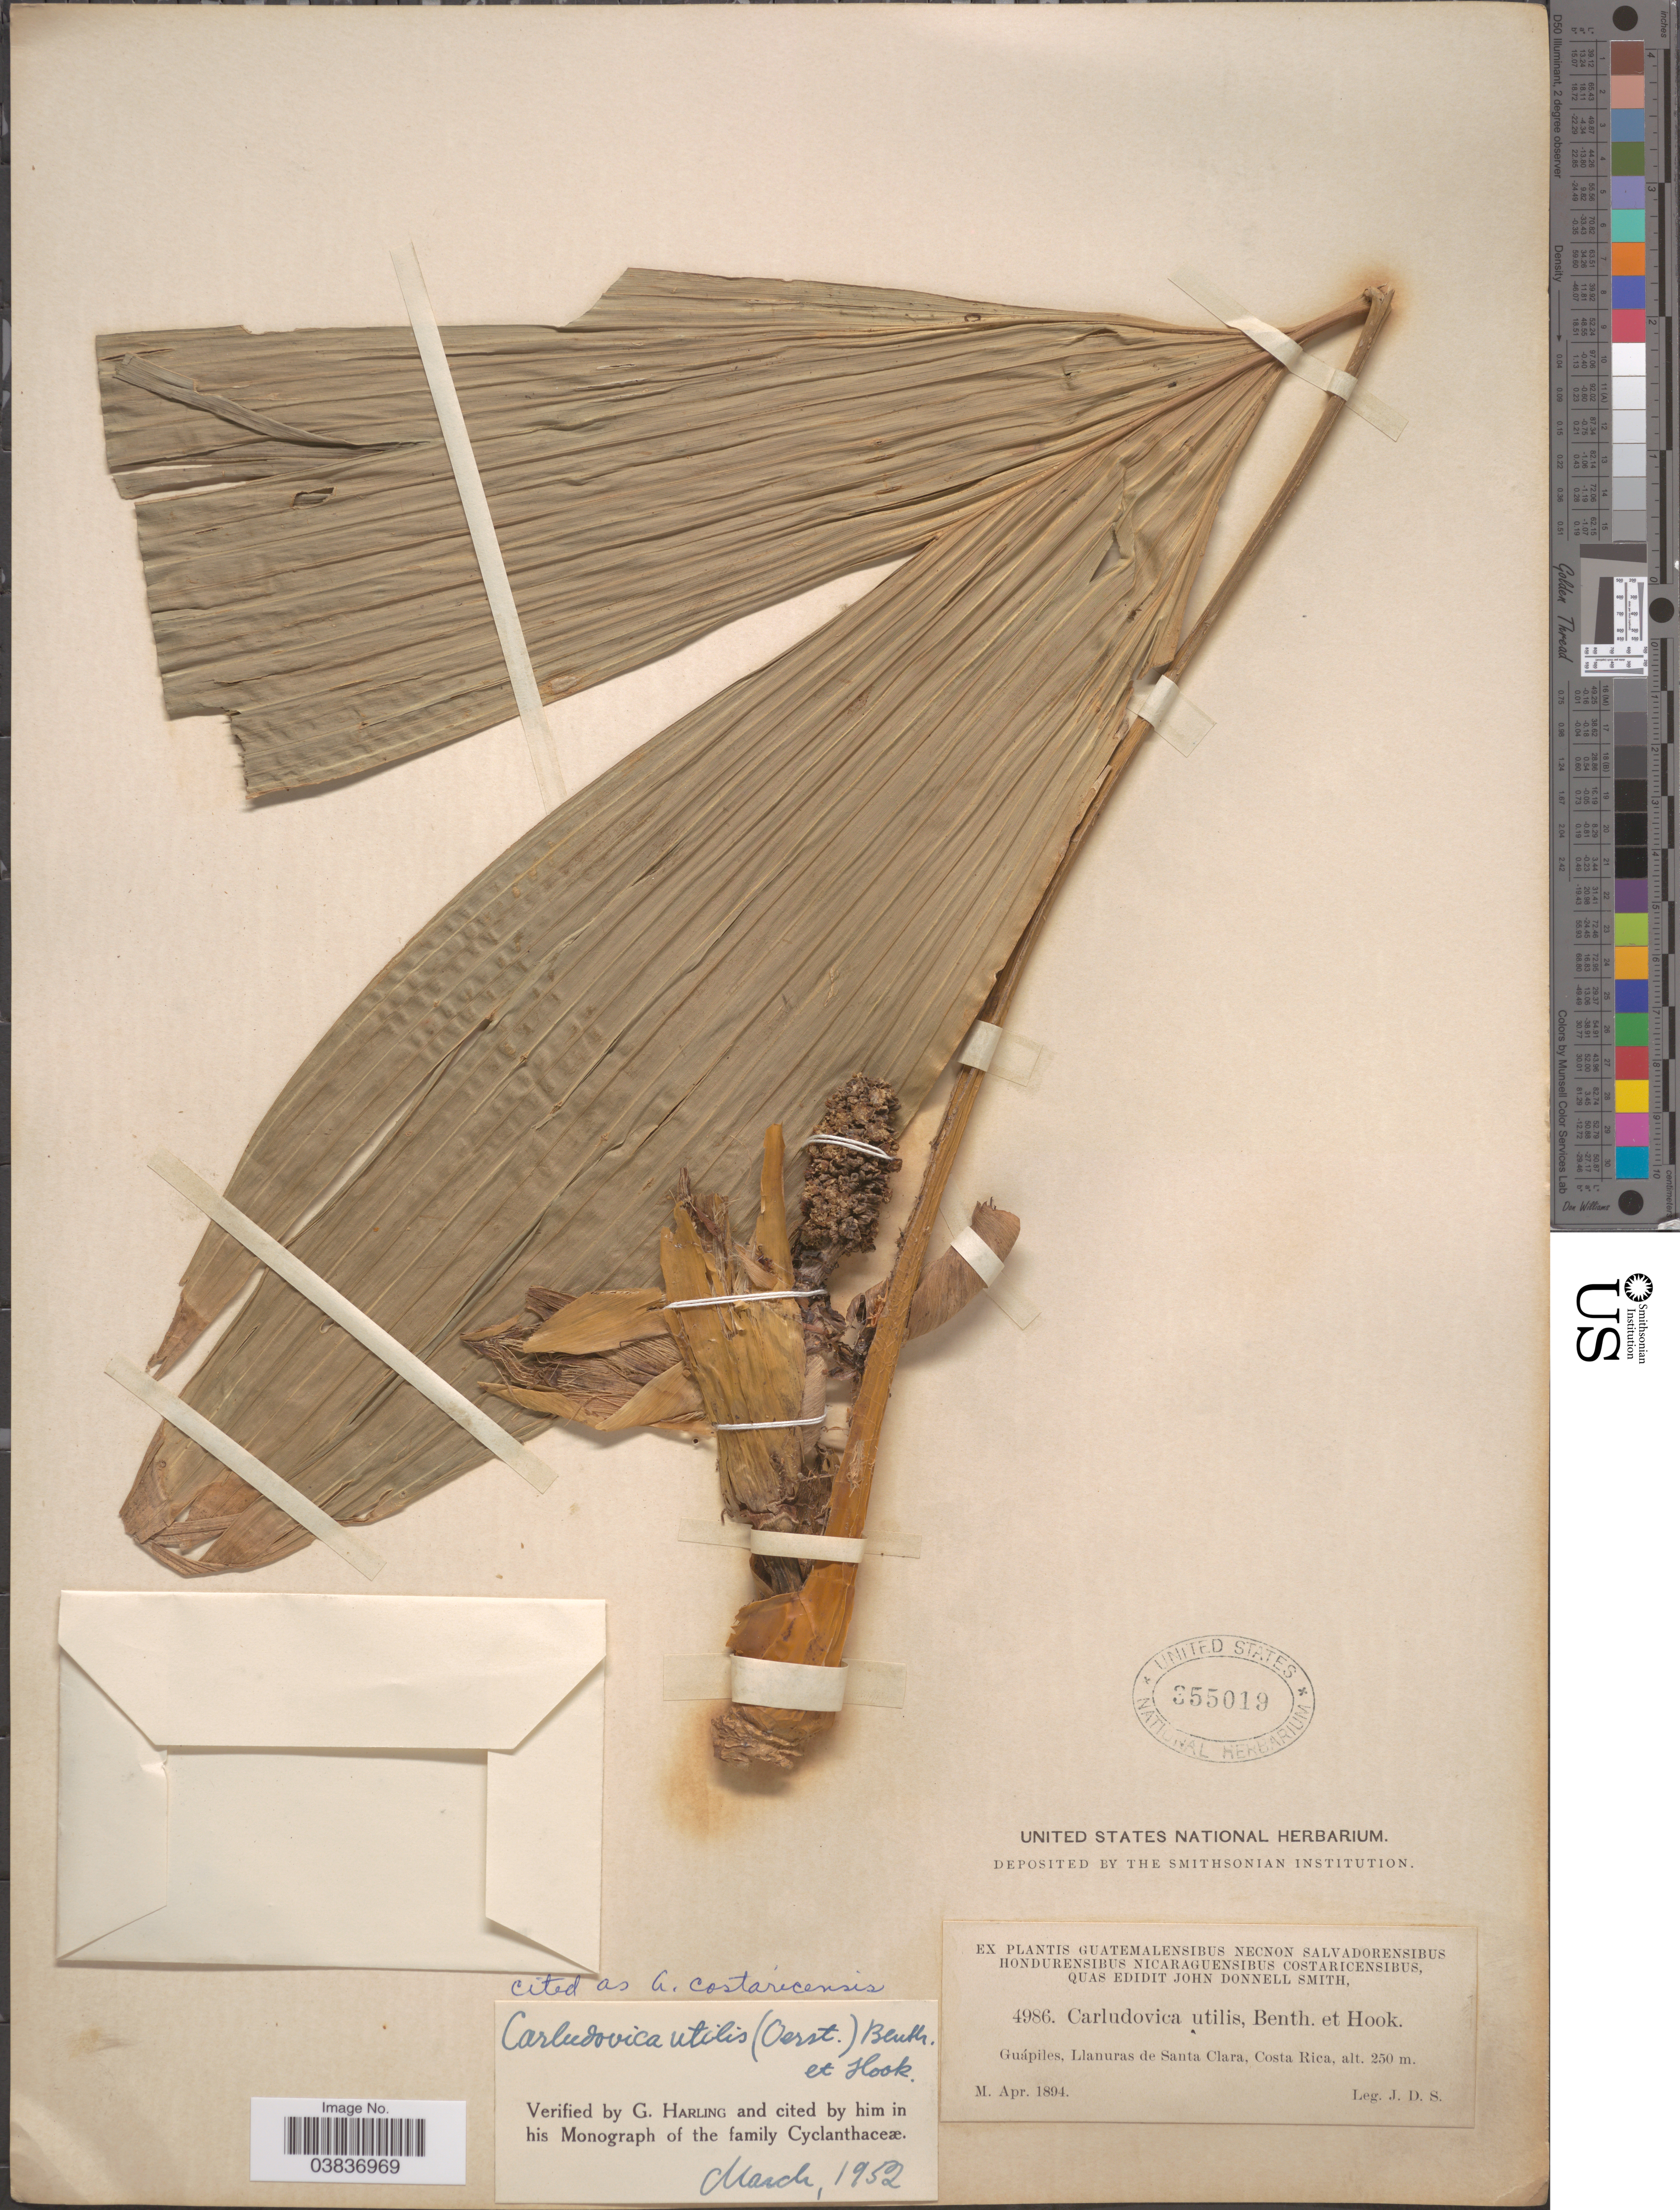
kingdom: Plantae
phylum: Tracheophyta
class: Liliopsida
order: Pandanales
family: Cyclanthaceae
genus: Asplundia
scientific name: Asplundia costaricensis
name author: Harling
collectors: J. Donnell Smith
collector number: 4986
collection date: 1894-04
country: Costa Rica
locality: Guápiles, Llanuras de Santa Clara.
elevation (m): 250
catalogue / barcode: US 355019